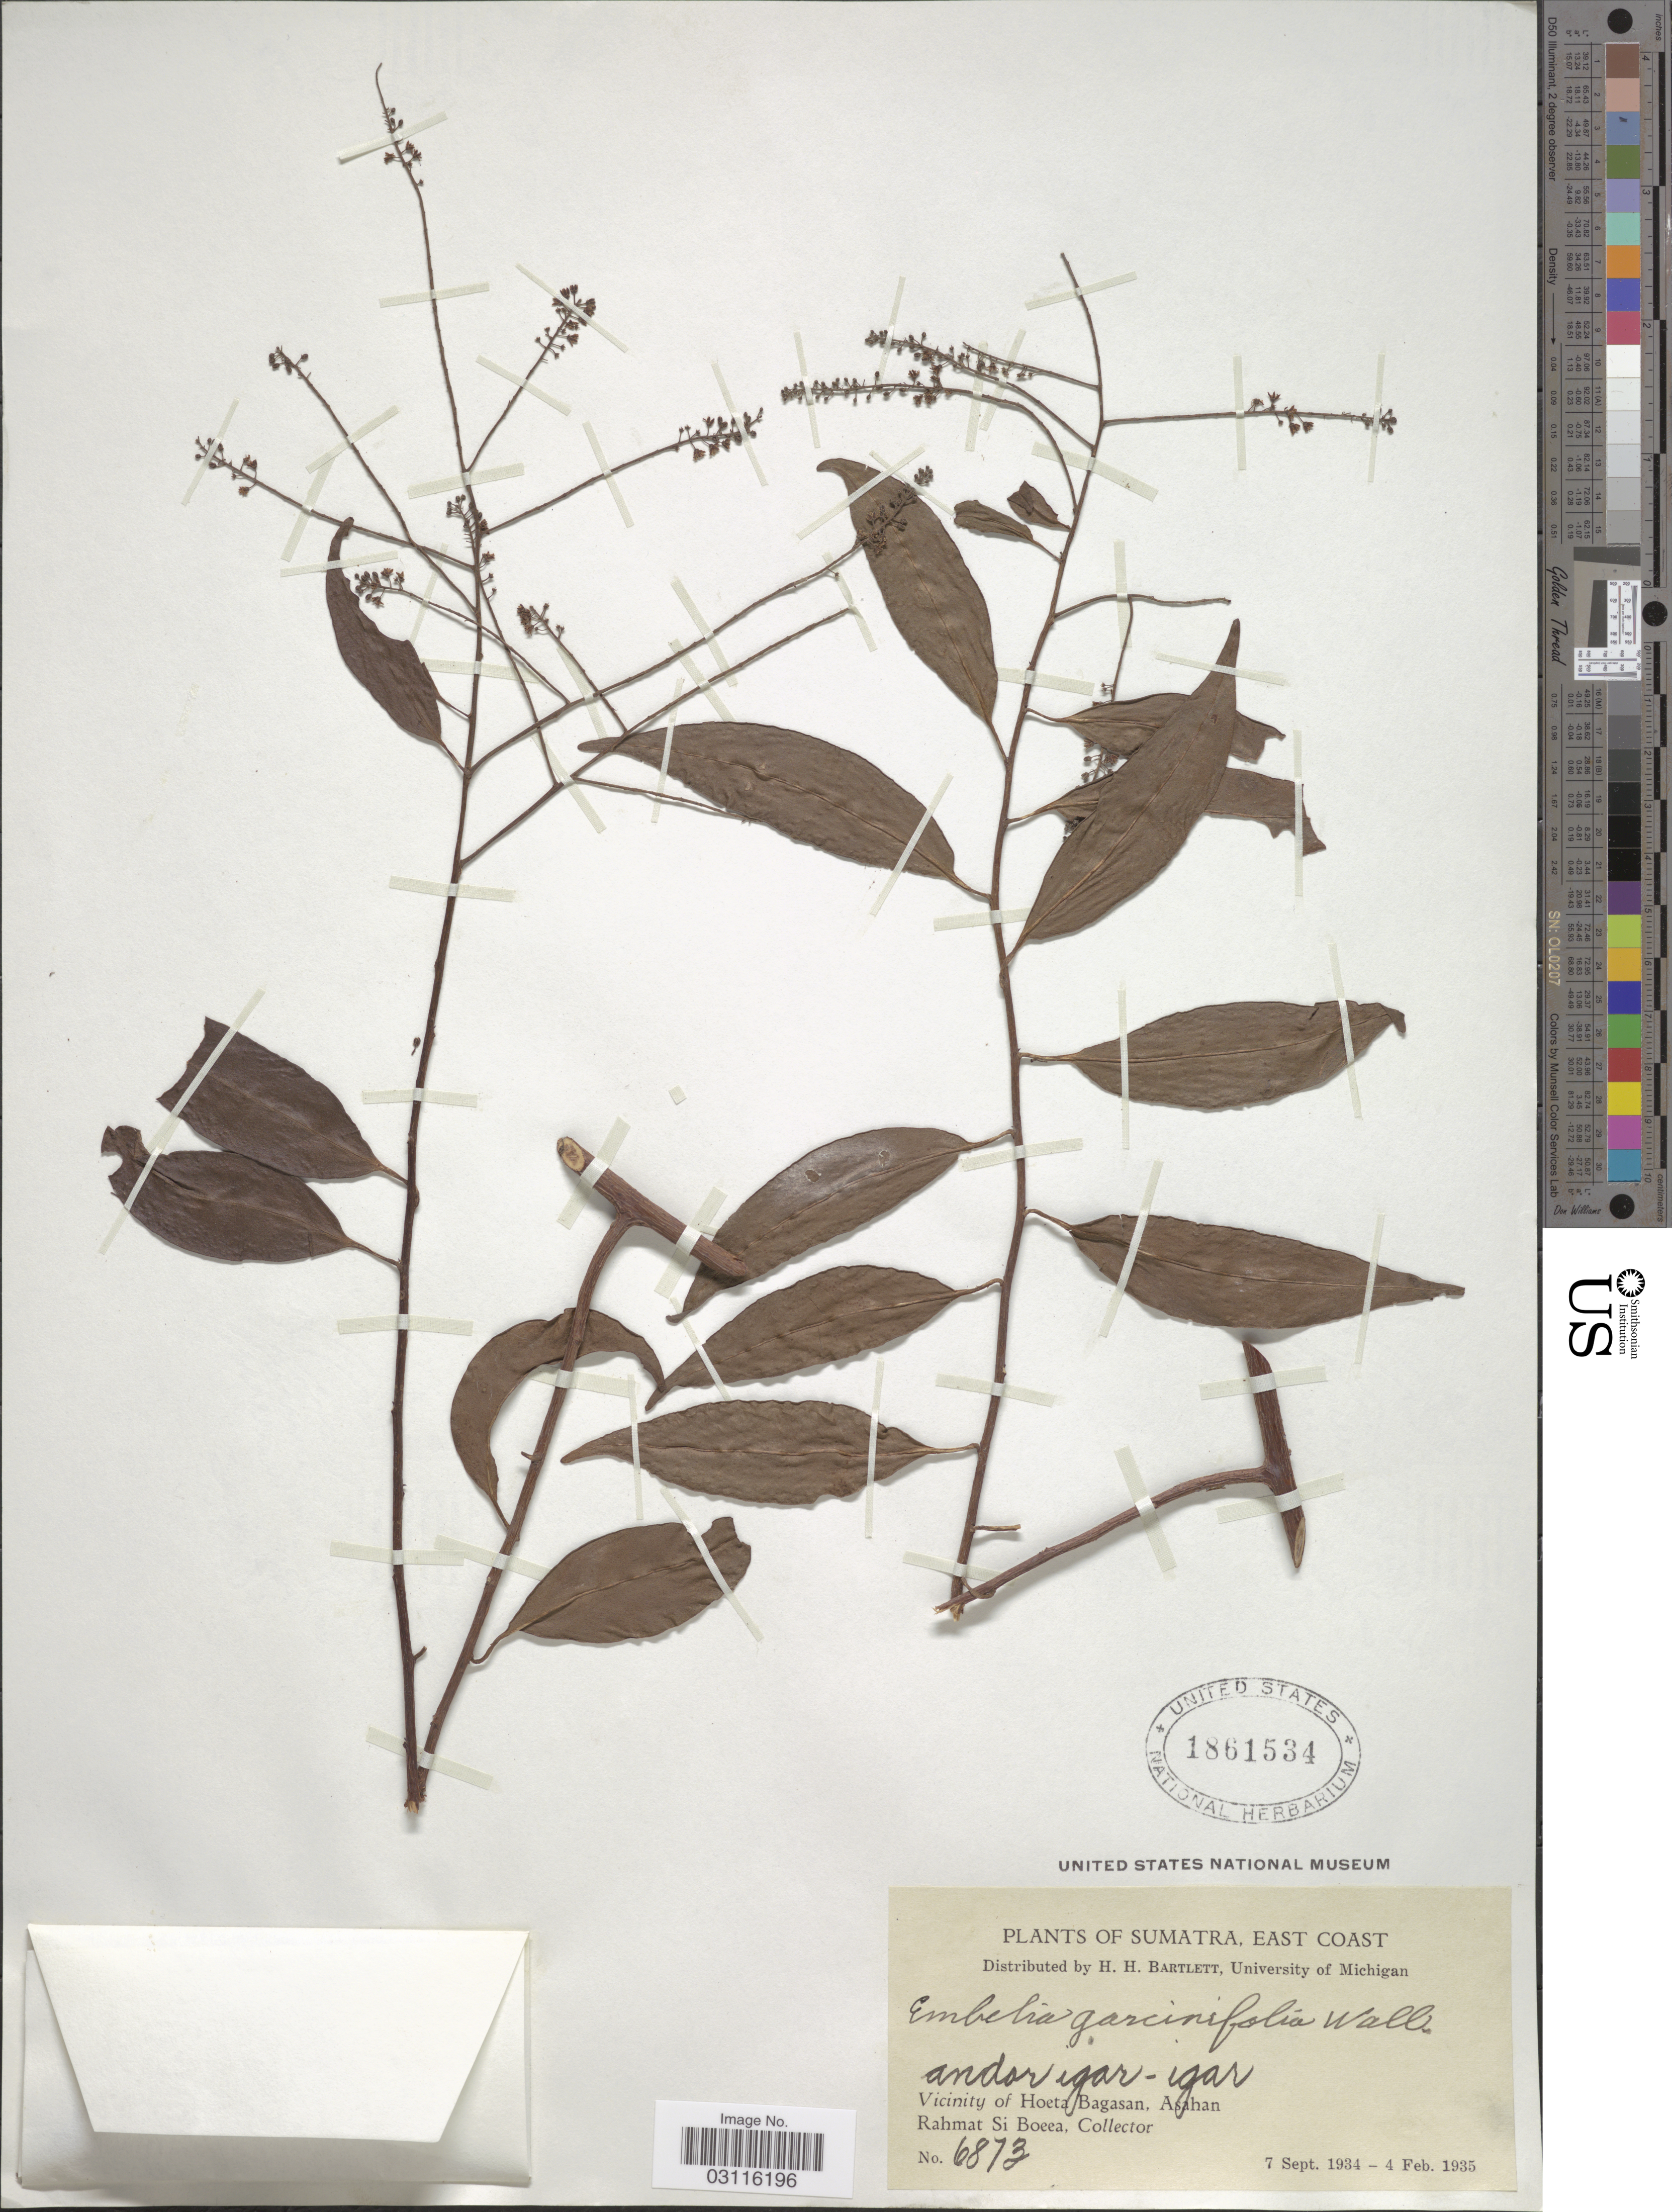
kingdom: Plantae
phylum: Tracheophyta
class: Magnoliopsida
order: Ericales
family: Primulaceae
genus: Embelia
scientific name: Embelia garciniifolia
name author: Wall. ex Ridl.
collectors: Rahmat Si Boeea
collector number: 6873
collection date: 1934-09-07/1935-02-04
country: Indonesia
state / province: Sumatra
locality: East Coast. Vicinity of Hoeta Bagasan, Asahan.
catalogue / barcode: US 1861534